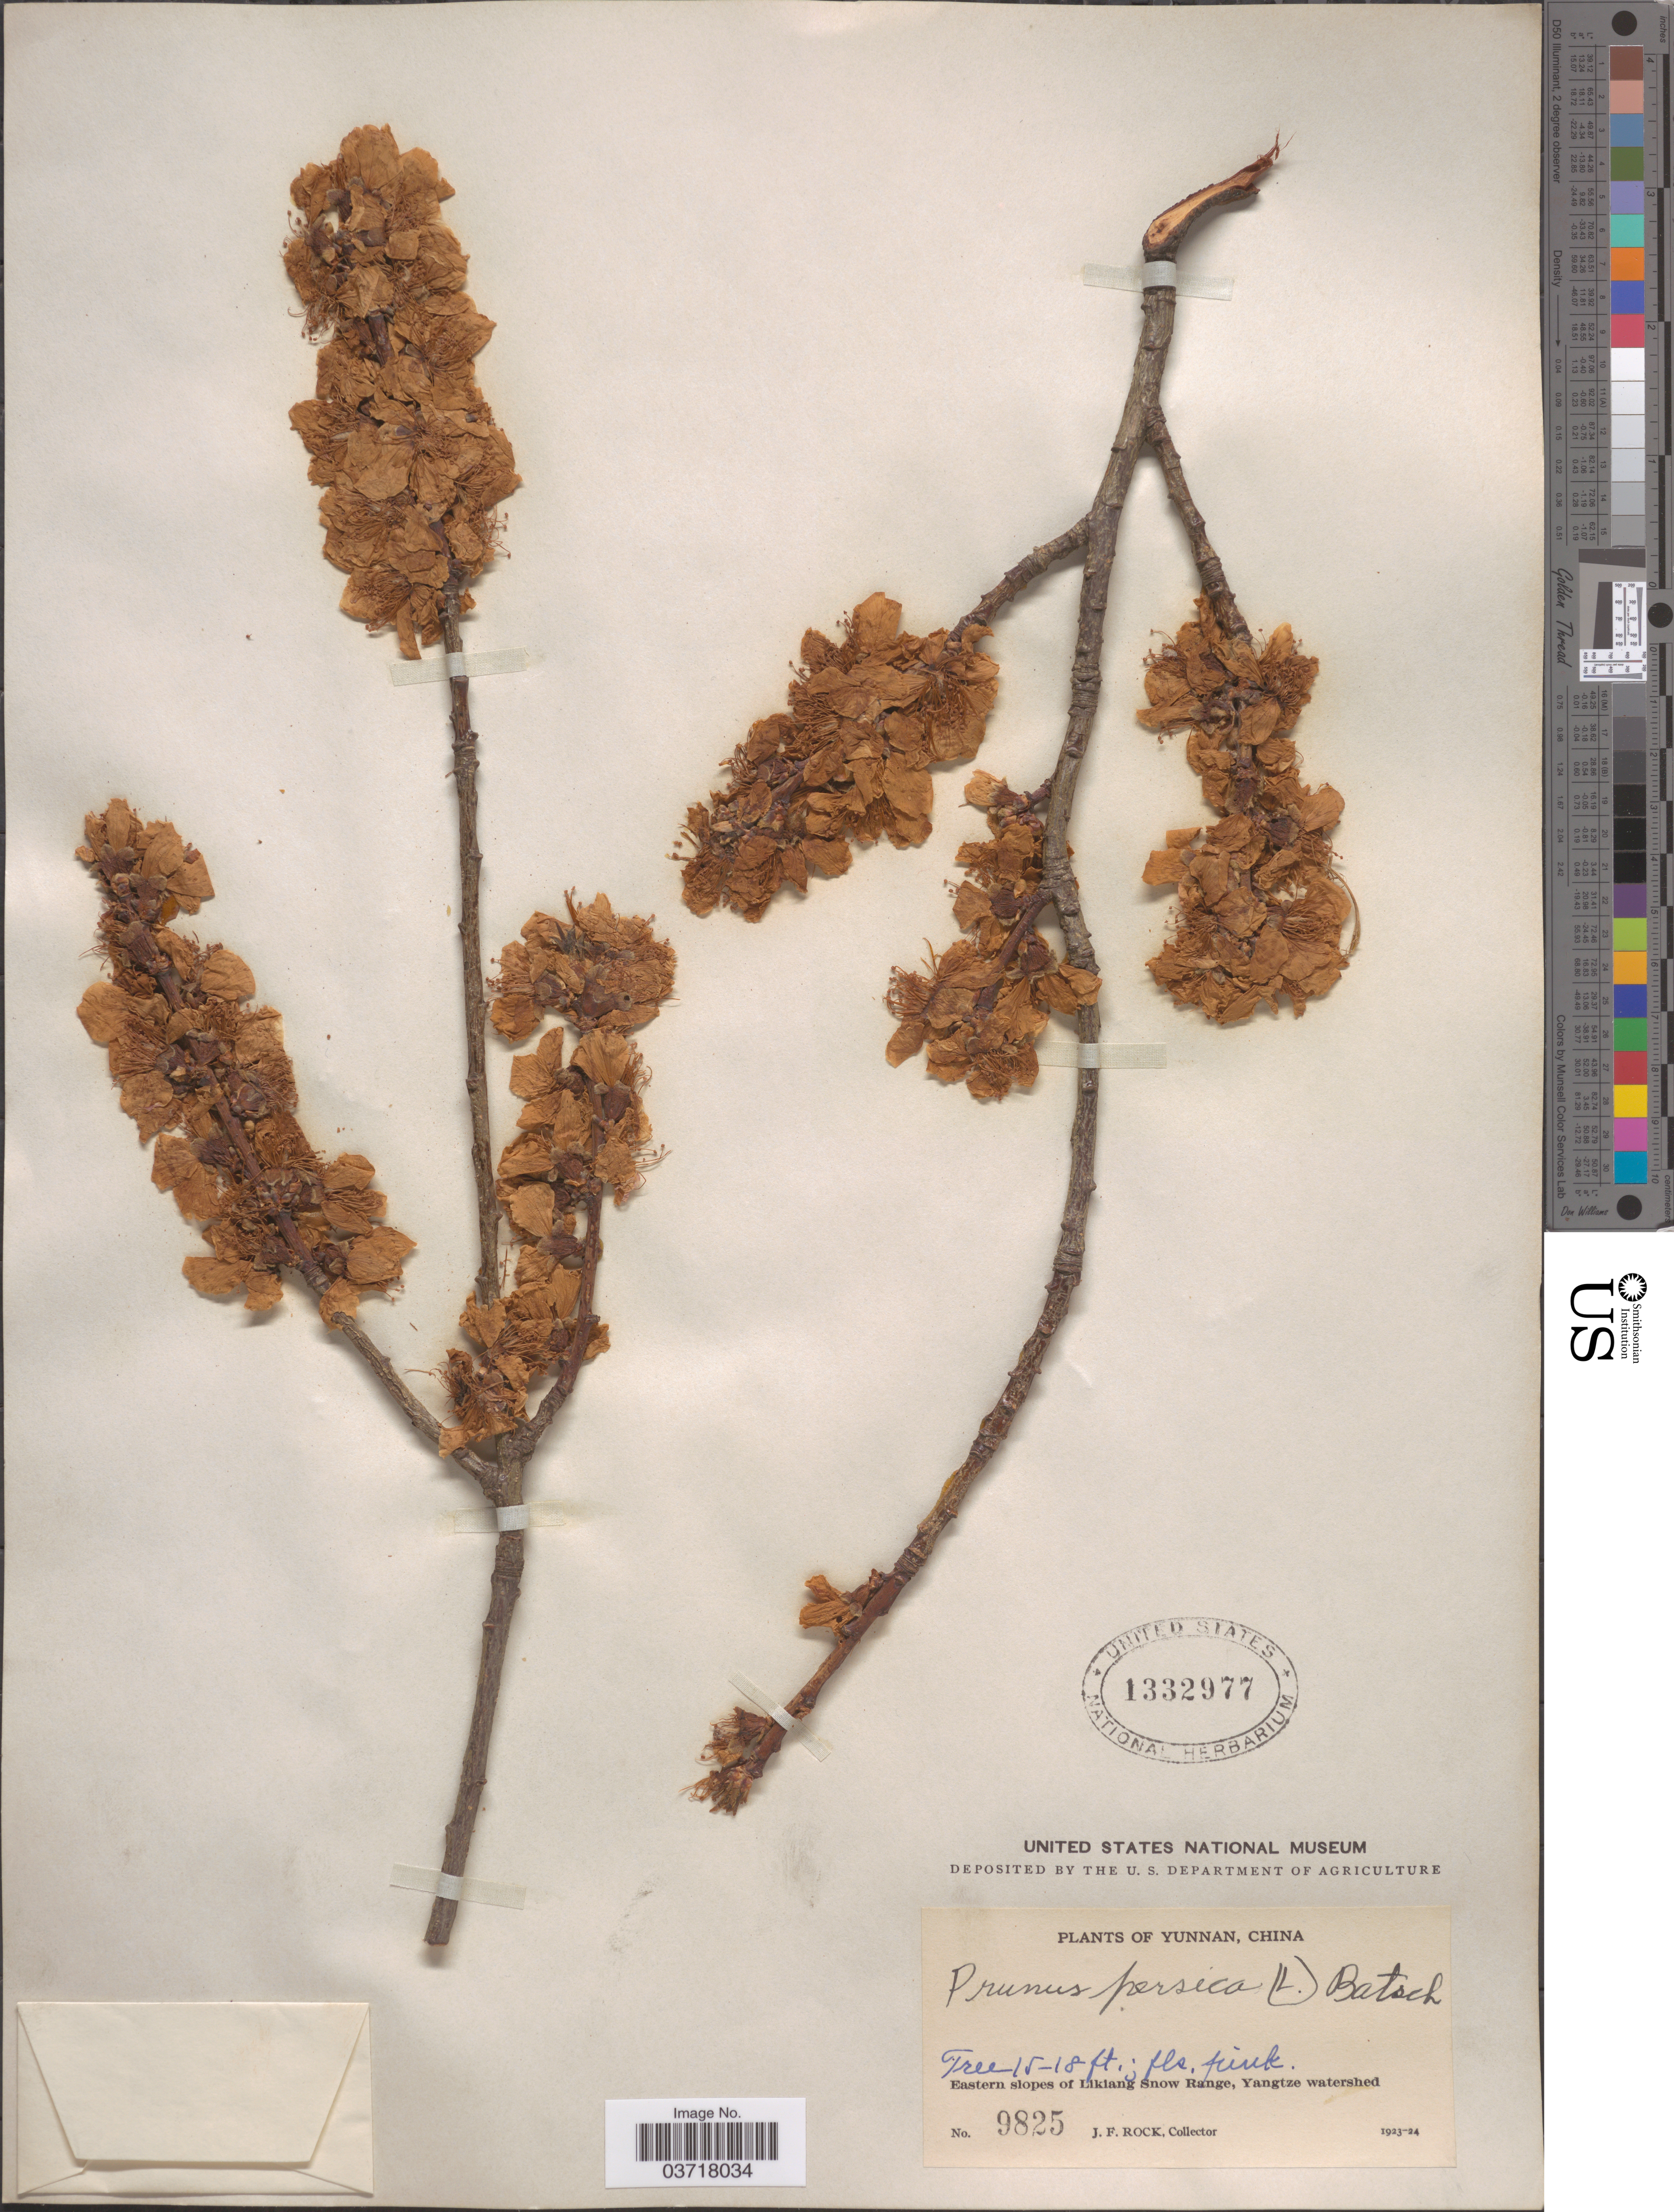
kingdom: Plantae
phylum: Tracheophyta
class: Magnoliopsida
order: Rosales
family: Rosaceae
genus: Prunus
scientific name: Prunus persica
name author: (L.) Batsch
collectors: J. Rock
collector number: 9825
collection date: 1923/1924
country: China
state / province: Yunnan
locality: Eastern slopes of Likiang Snow Range, Yangtze watershed.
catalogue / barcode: US 1332977